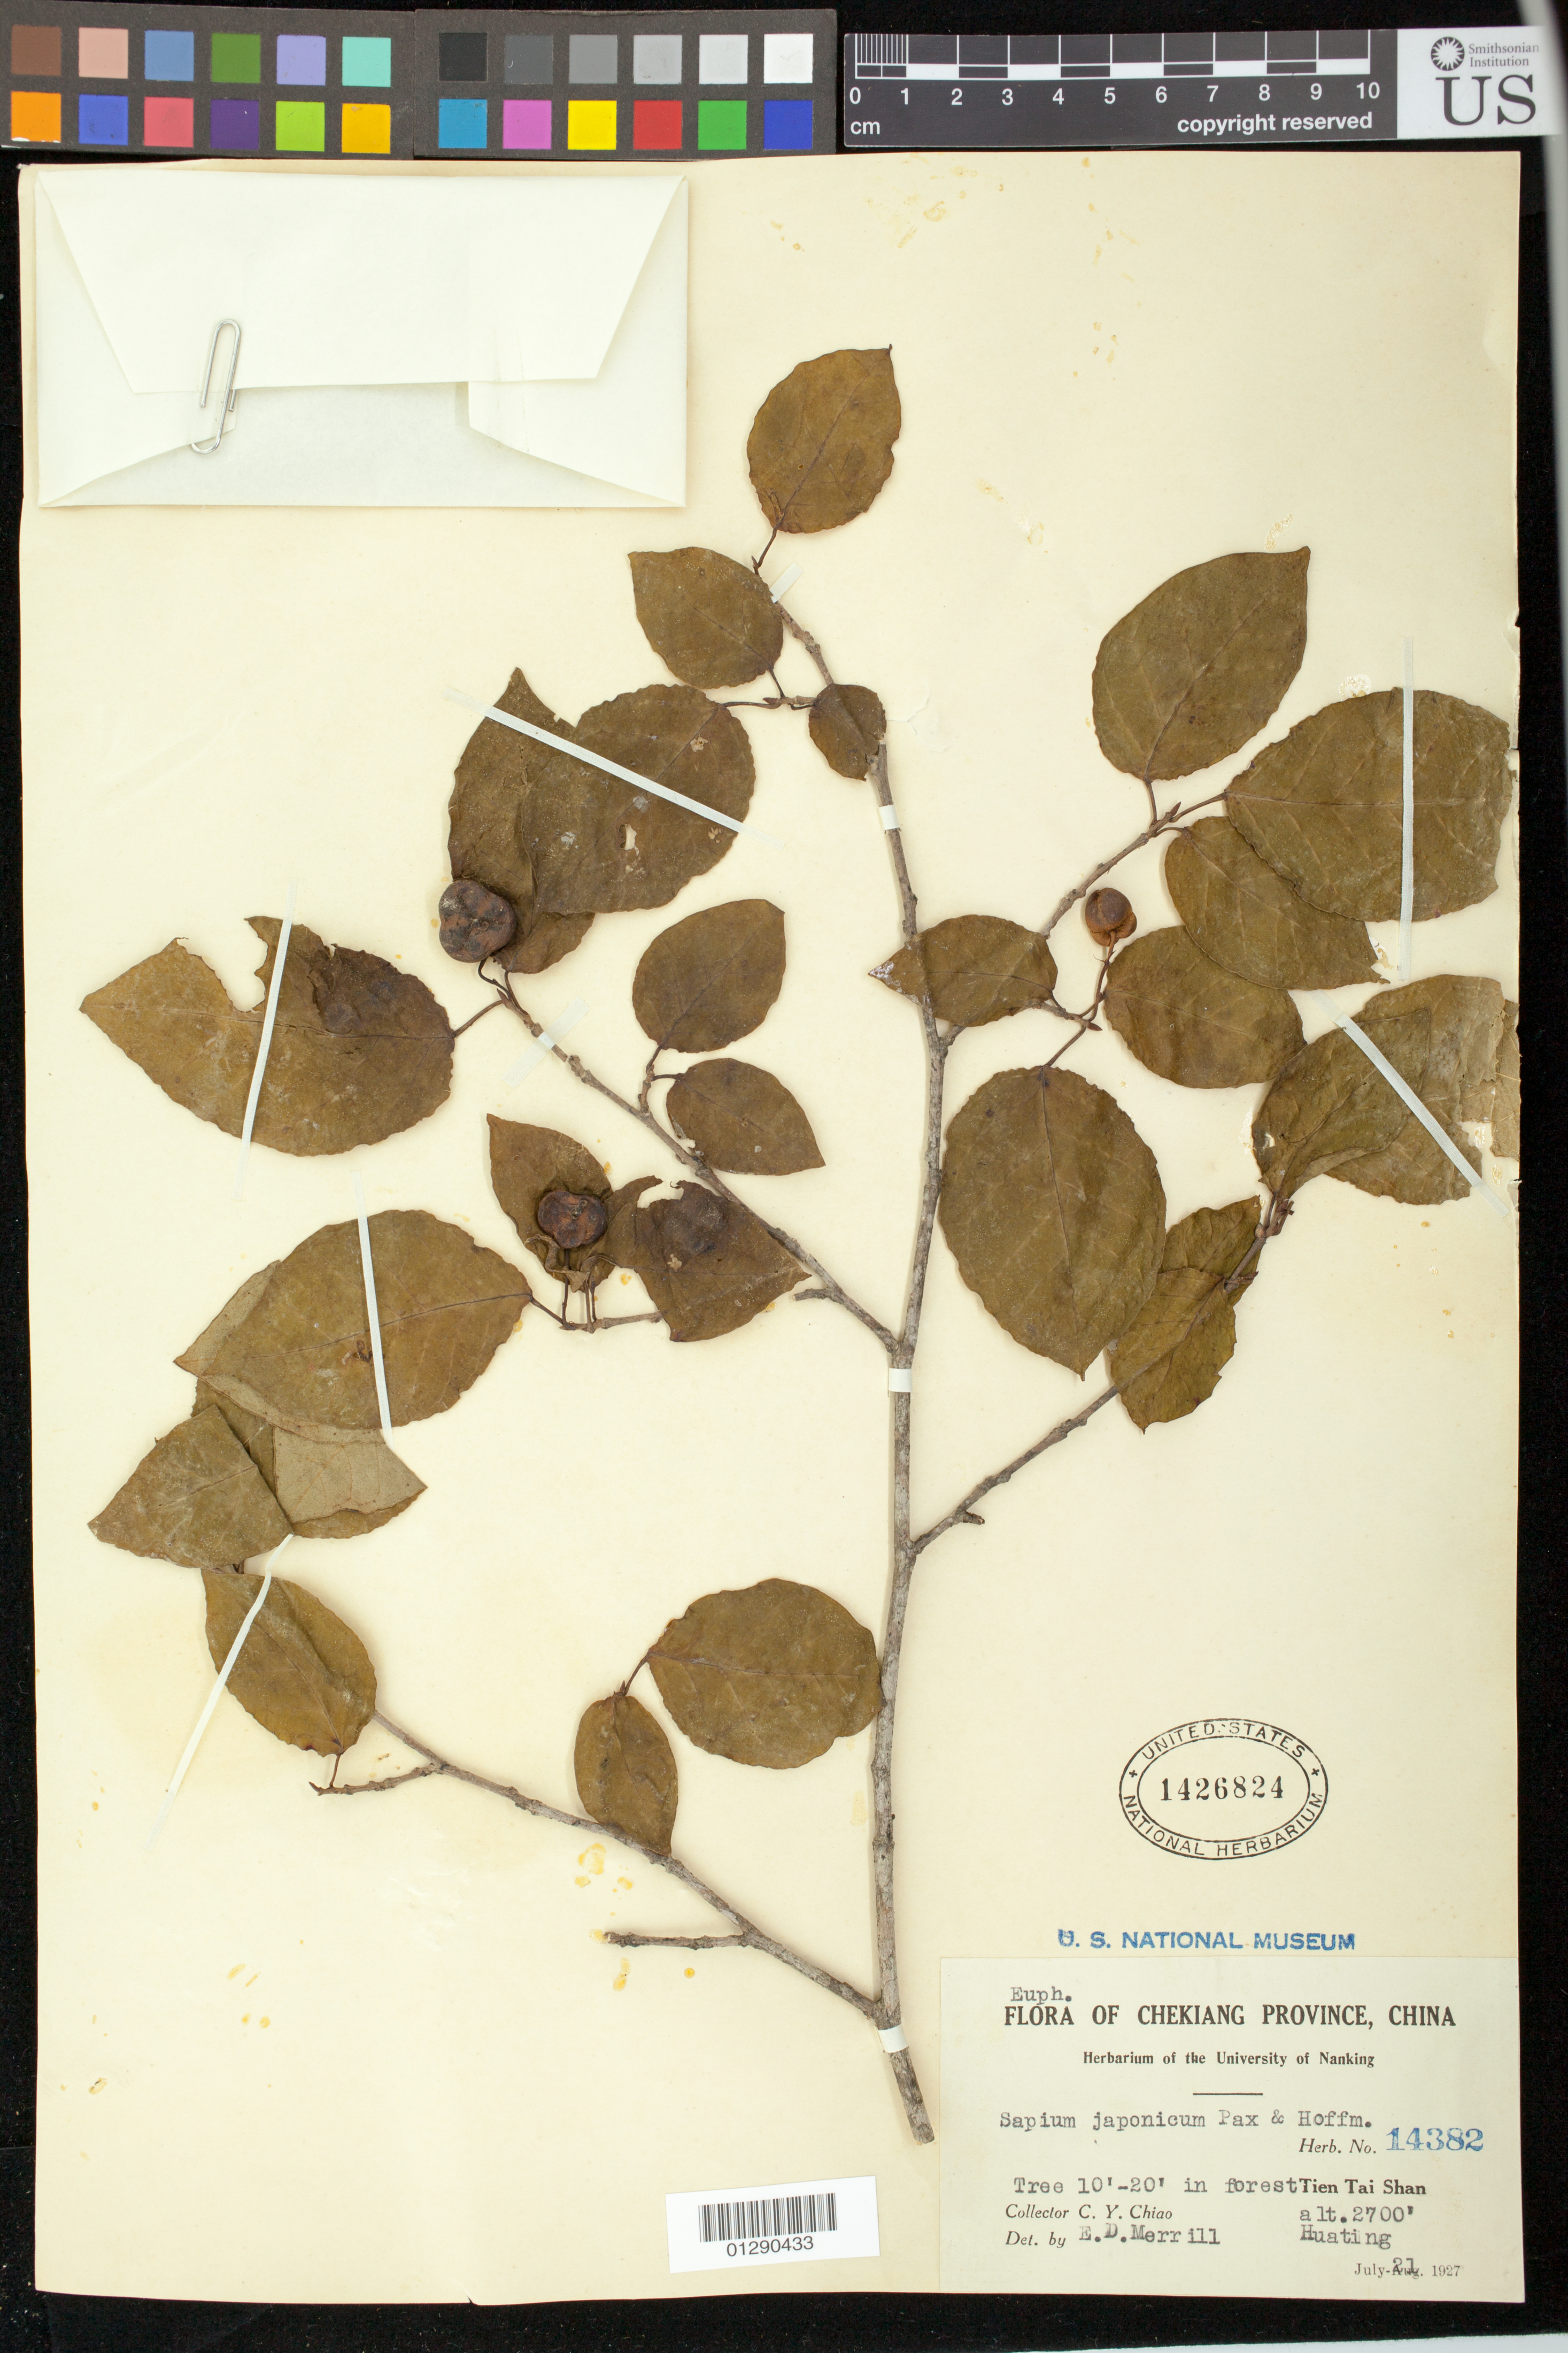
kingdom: Plantae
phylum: Tracheophyta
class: Magnoliopsida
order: Malpighiales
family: Euphorbiaceae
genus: Sapium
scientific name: Sapium japonicum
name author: (Siebold & Zucc.) Pax & K. Hoffm.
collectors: C. Y. Chiao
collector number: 14382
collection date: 1927-07-21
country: Taiwan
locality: Chekiang Province, Tien Tai Shan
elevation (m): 823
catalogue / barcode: US 1426824